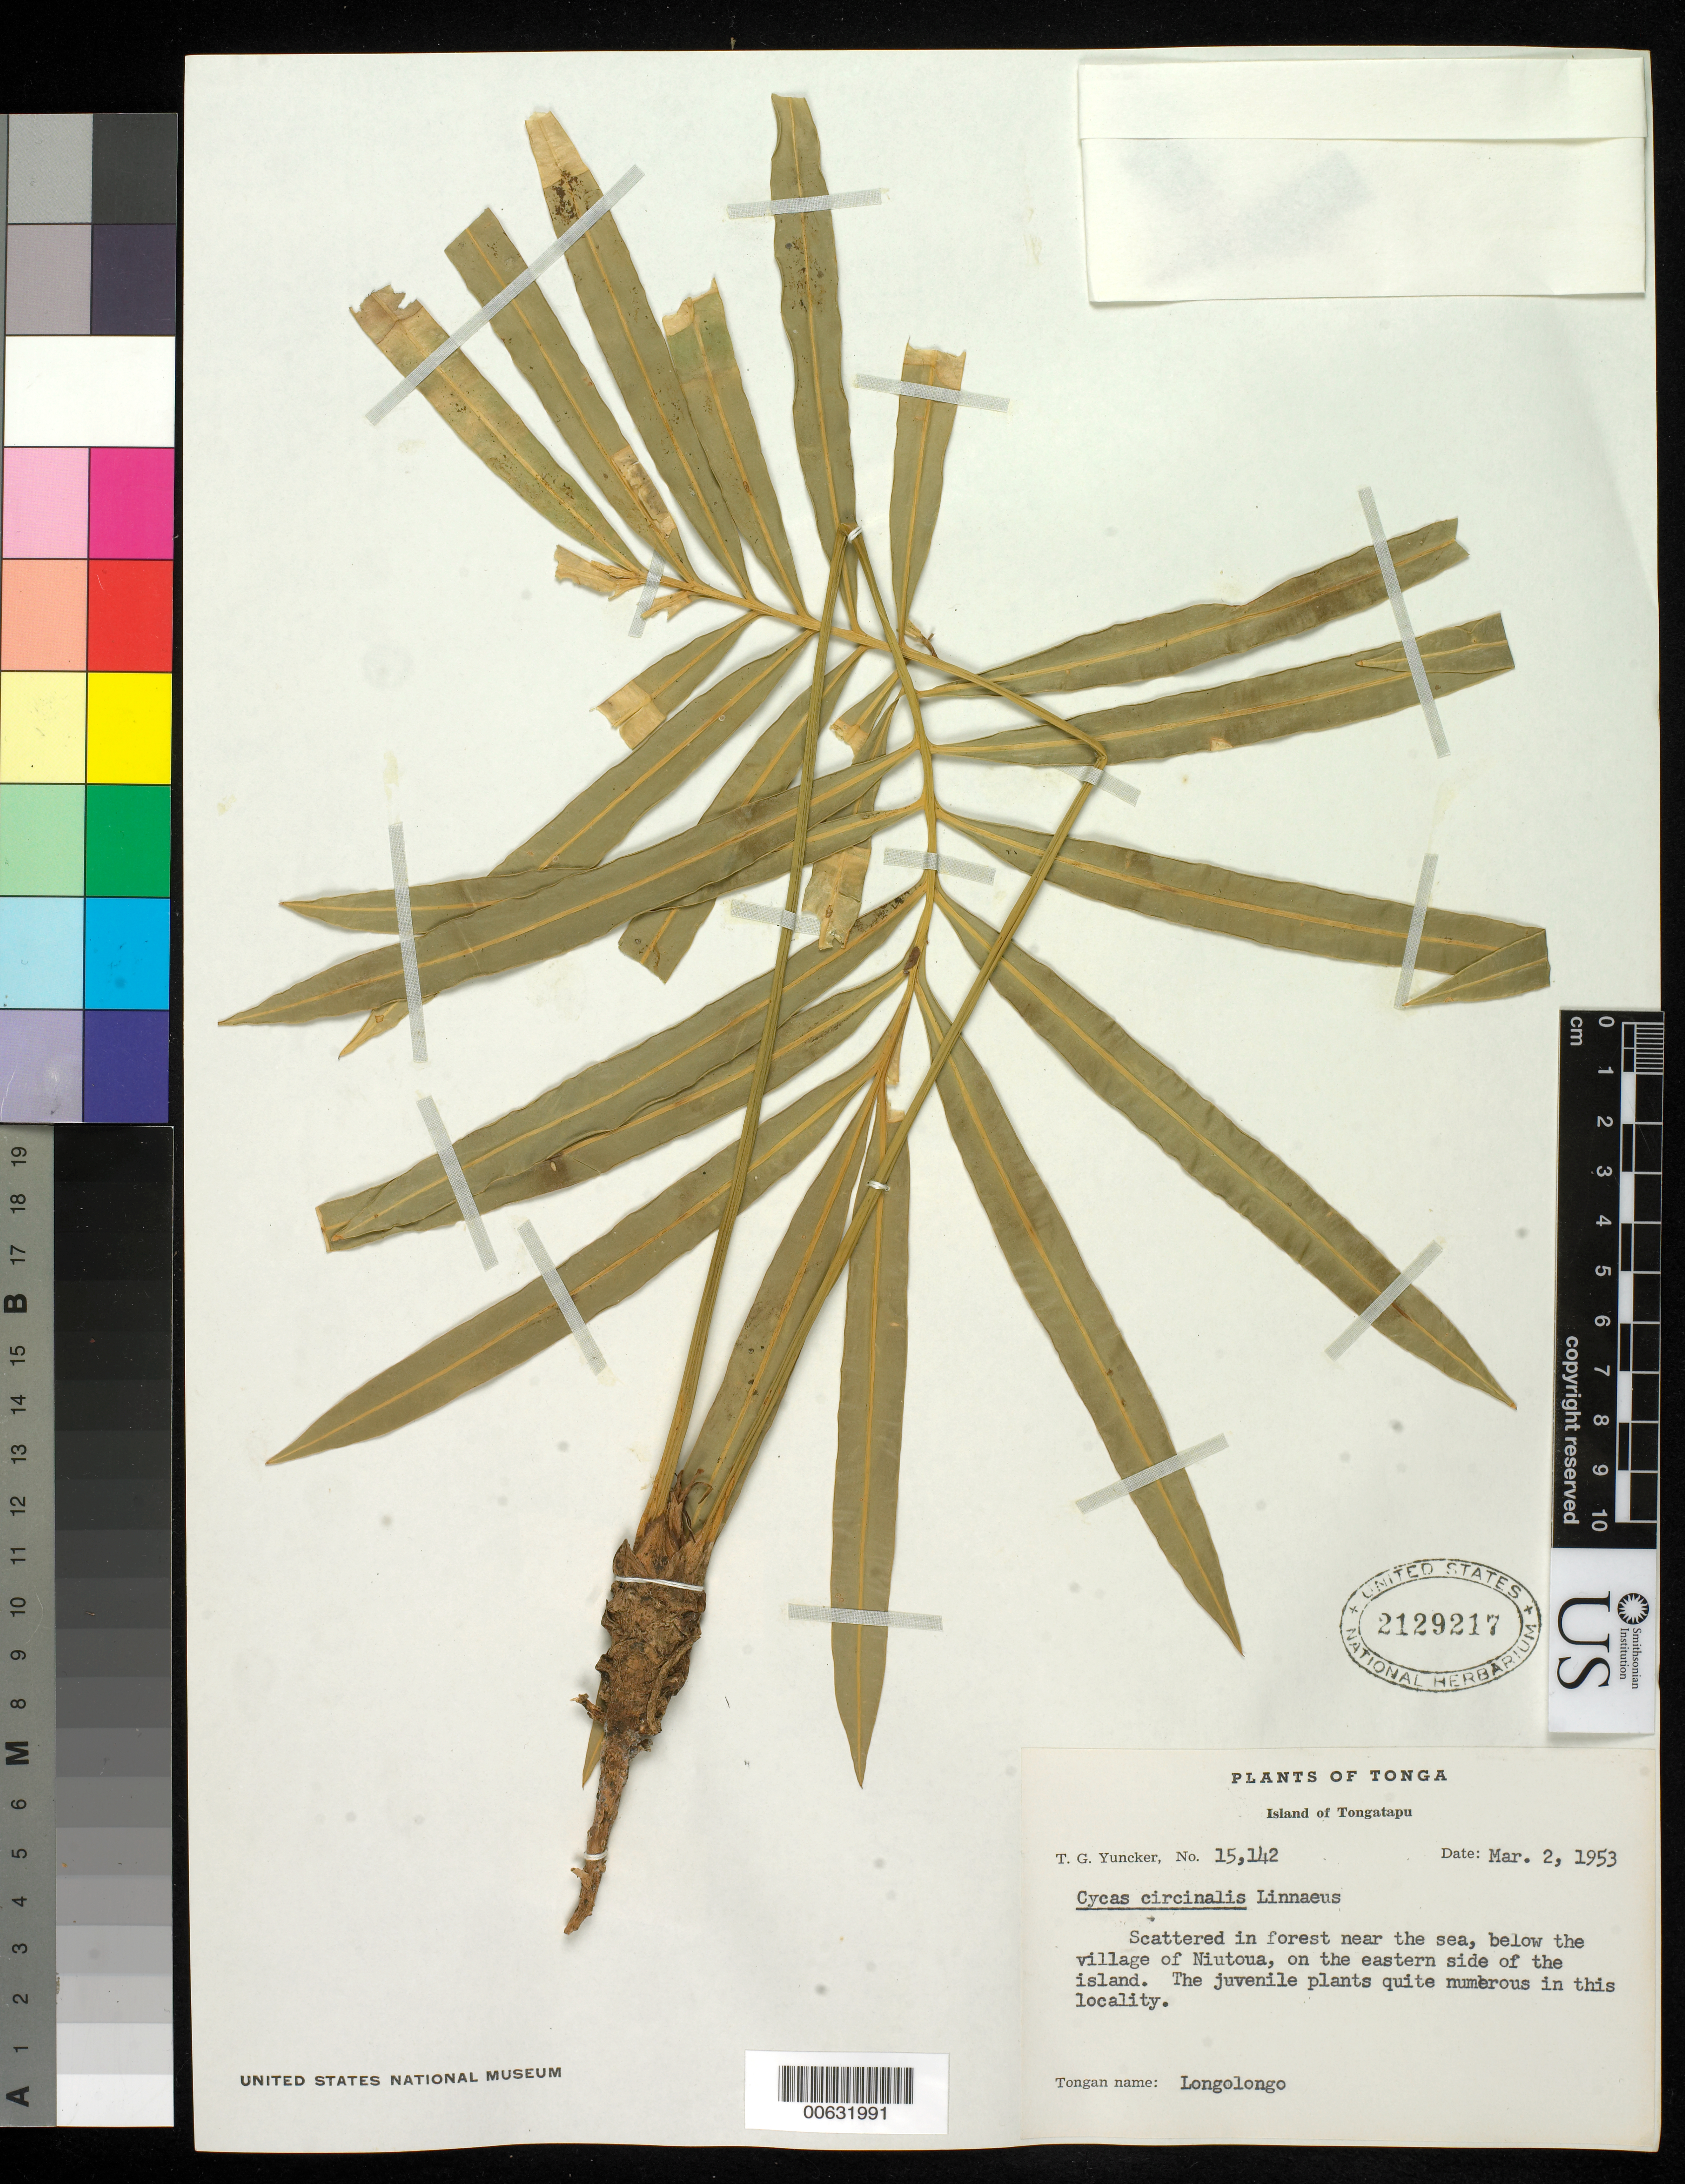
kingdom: Plantae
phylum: Tracheophyta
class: Cycadopsida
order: Cycadales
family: Cycadaceae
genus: Cycas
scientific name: Cycas celebica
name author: Miq.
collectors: T. G. Yuncker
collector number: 15142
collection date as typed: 02 Mar 1953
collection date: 1953-03-02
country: Tonga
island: Tongatapu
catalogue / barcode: US 2129217